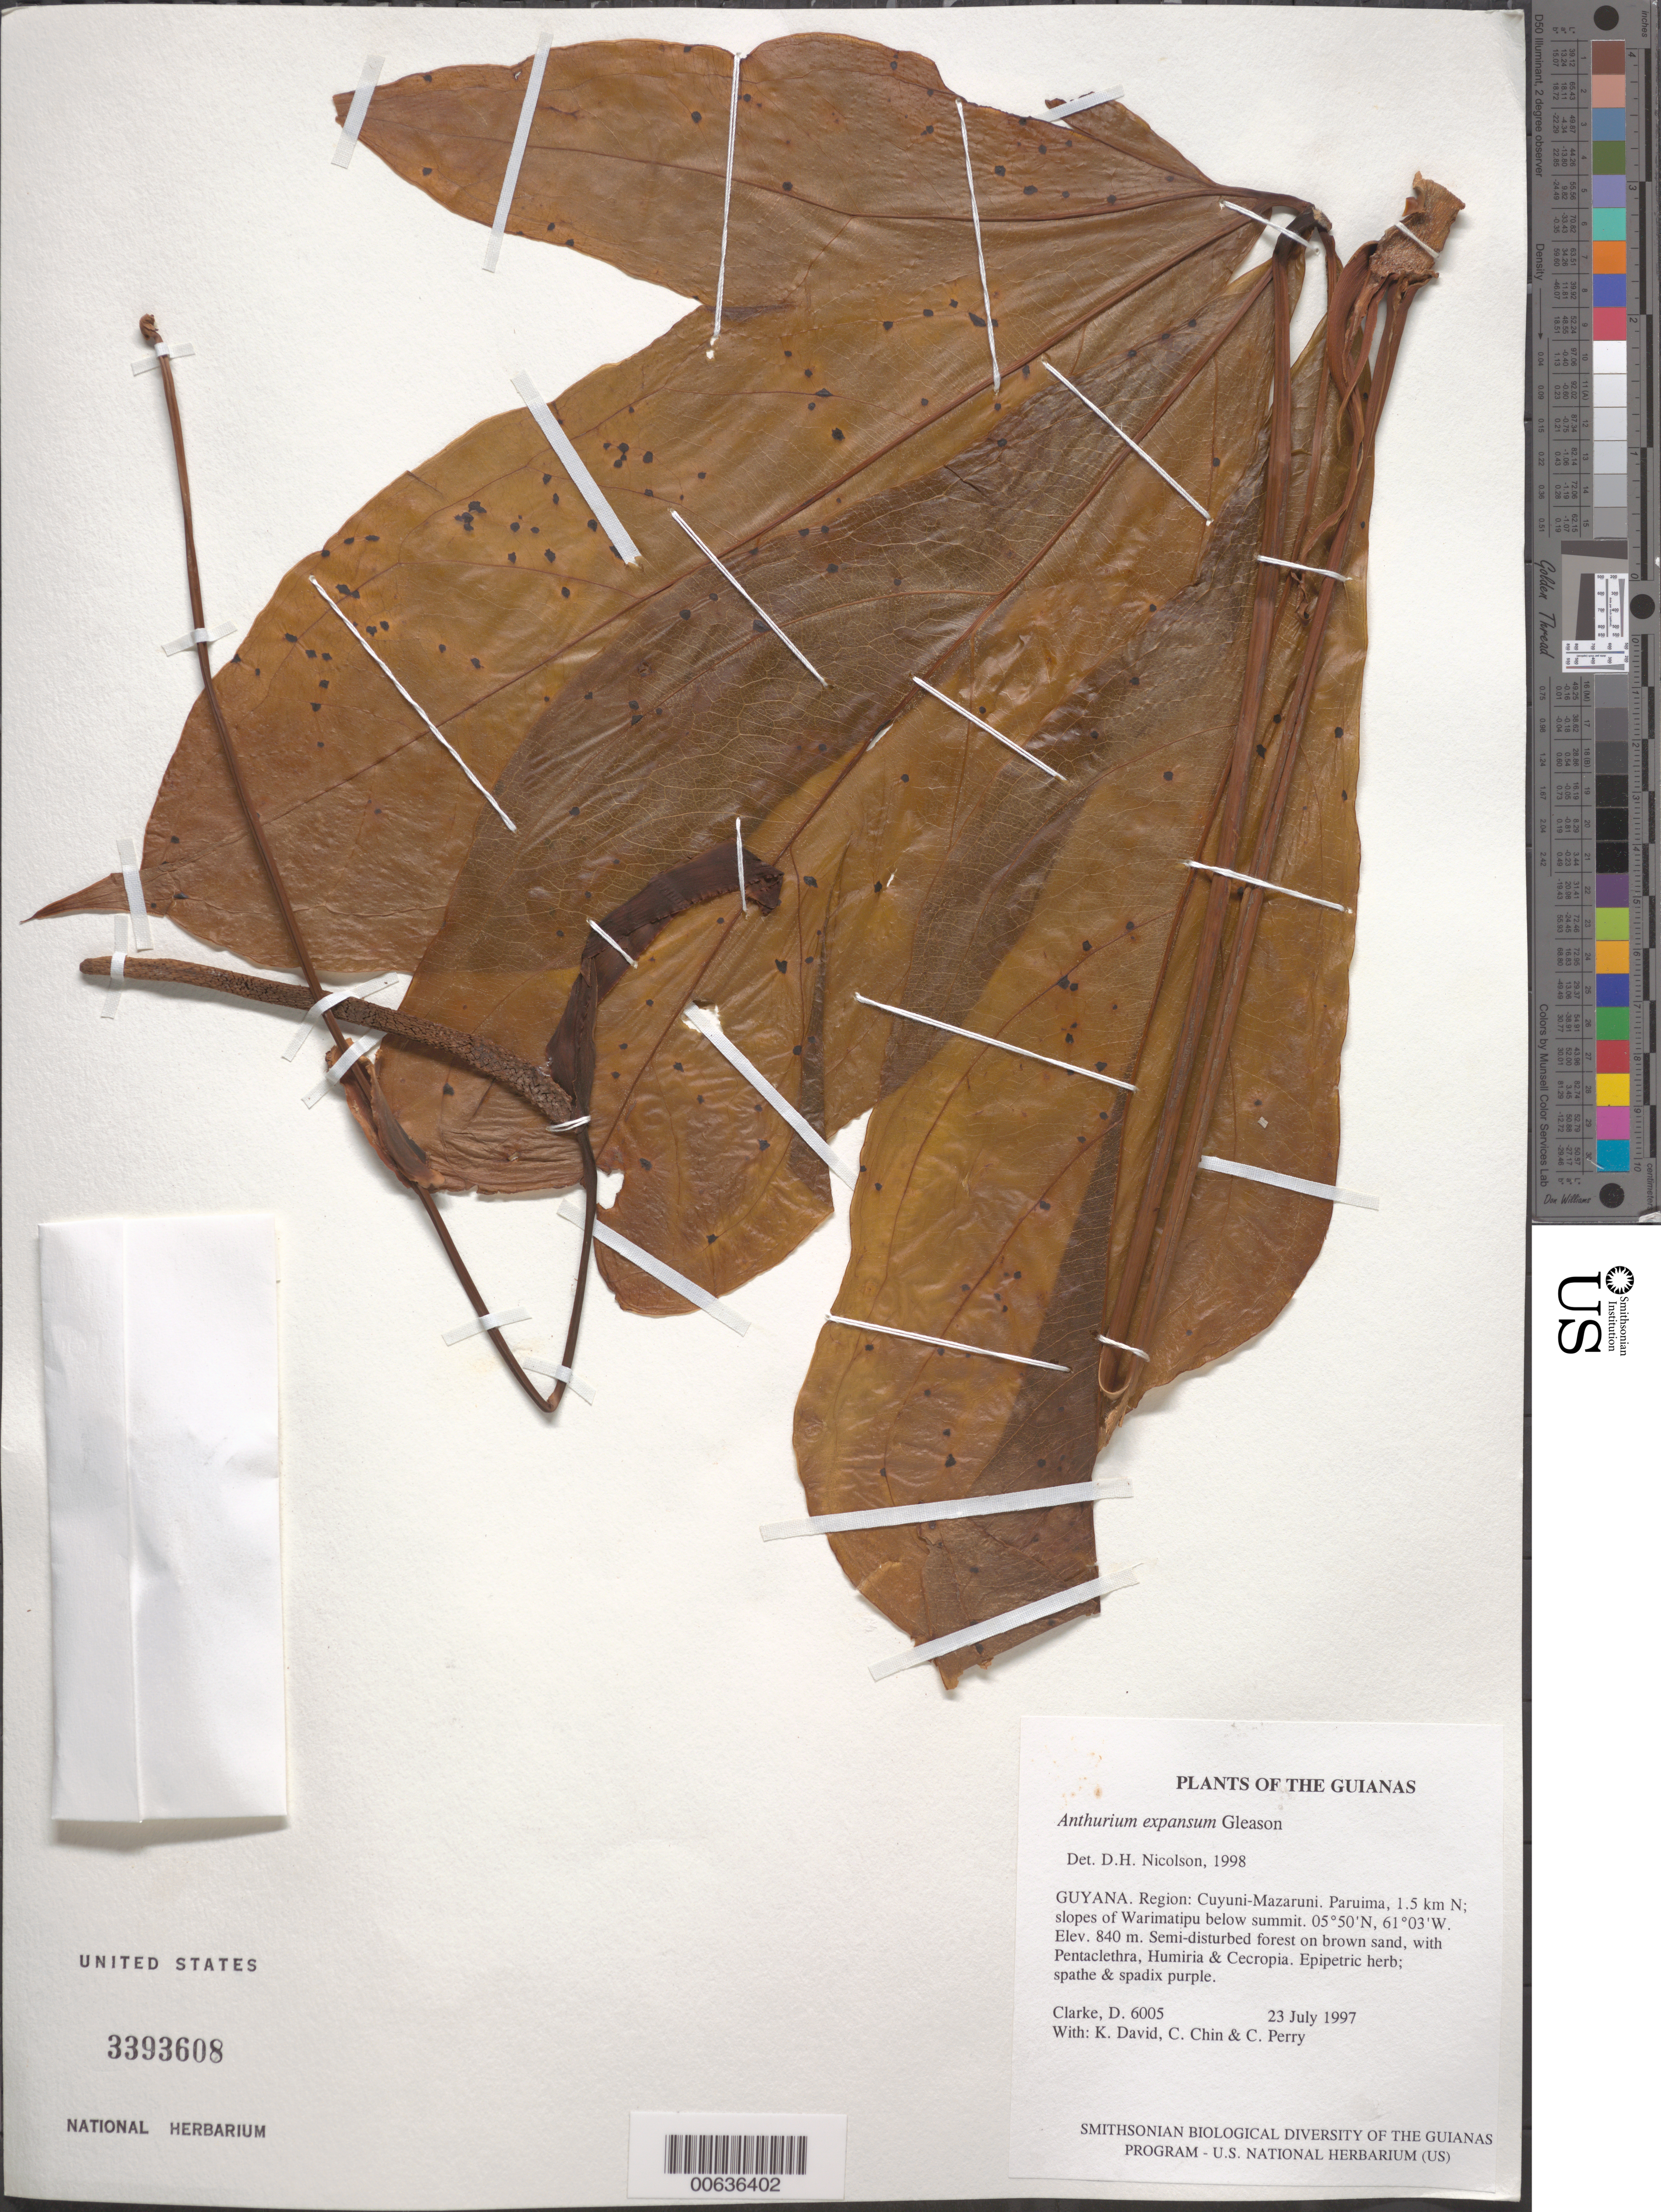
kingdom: Plantae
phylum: Tracheophyta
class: Liliopsida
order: Alismatales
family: Araceae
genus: Anthurium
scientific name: Anthurium expansum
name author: Gleason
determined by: Nicolson, Dan H.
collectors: H. D. Clarke, K. David, C. Chin & C. Perry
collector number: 6005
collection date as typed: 23 July 1997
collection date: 1997-07-23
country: Guyana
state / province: Cuyuni-Mazaruni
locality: Paruima, 1.5 km N; slopes of Warimatipu below summit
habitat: Semi-disturbed forest on brown sand, with Pentaclethra, Humiria & Cecropia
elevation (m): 840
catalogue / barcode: US 3393608